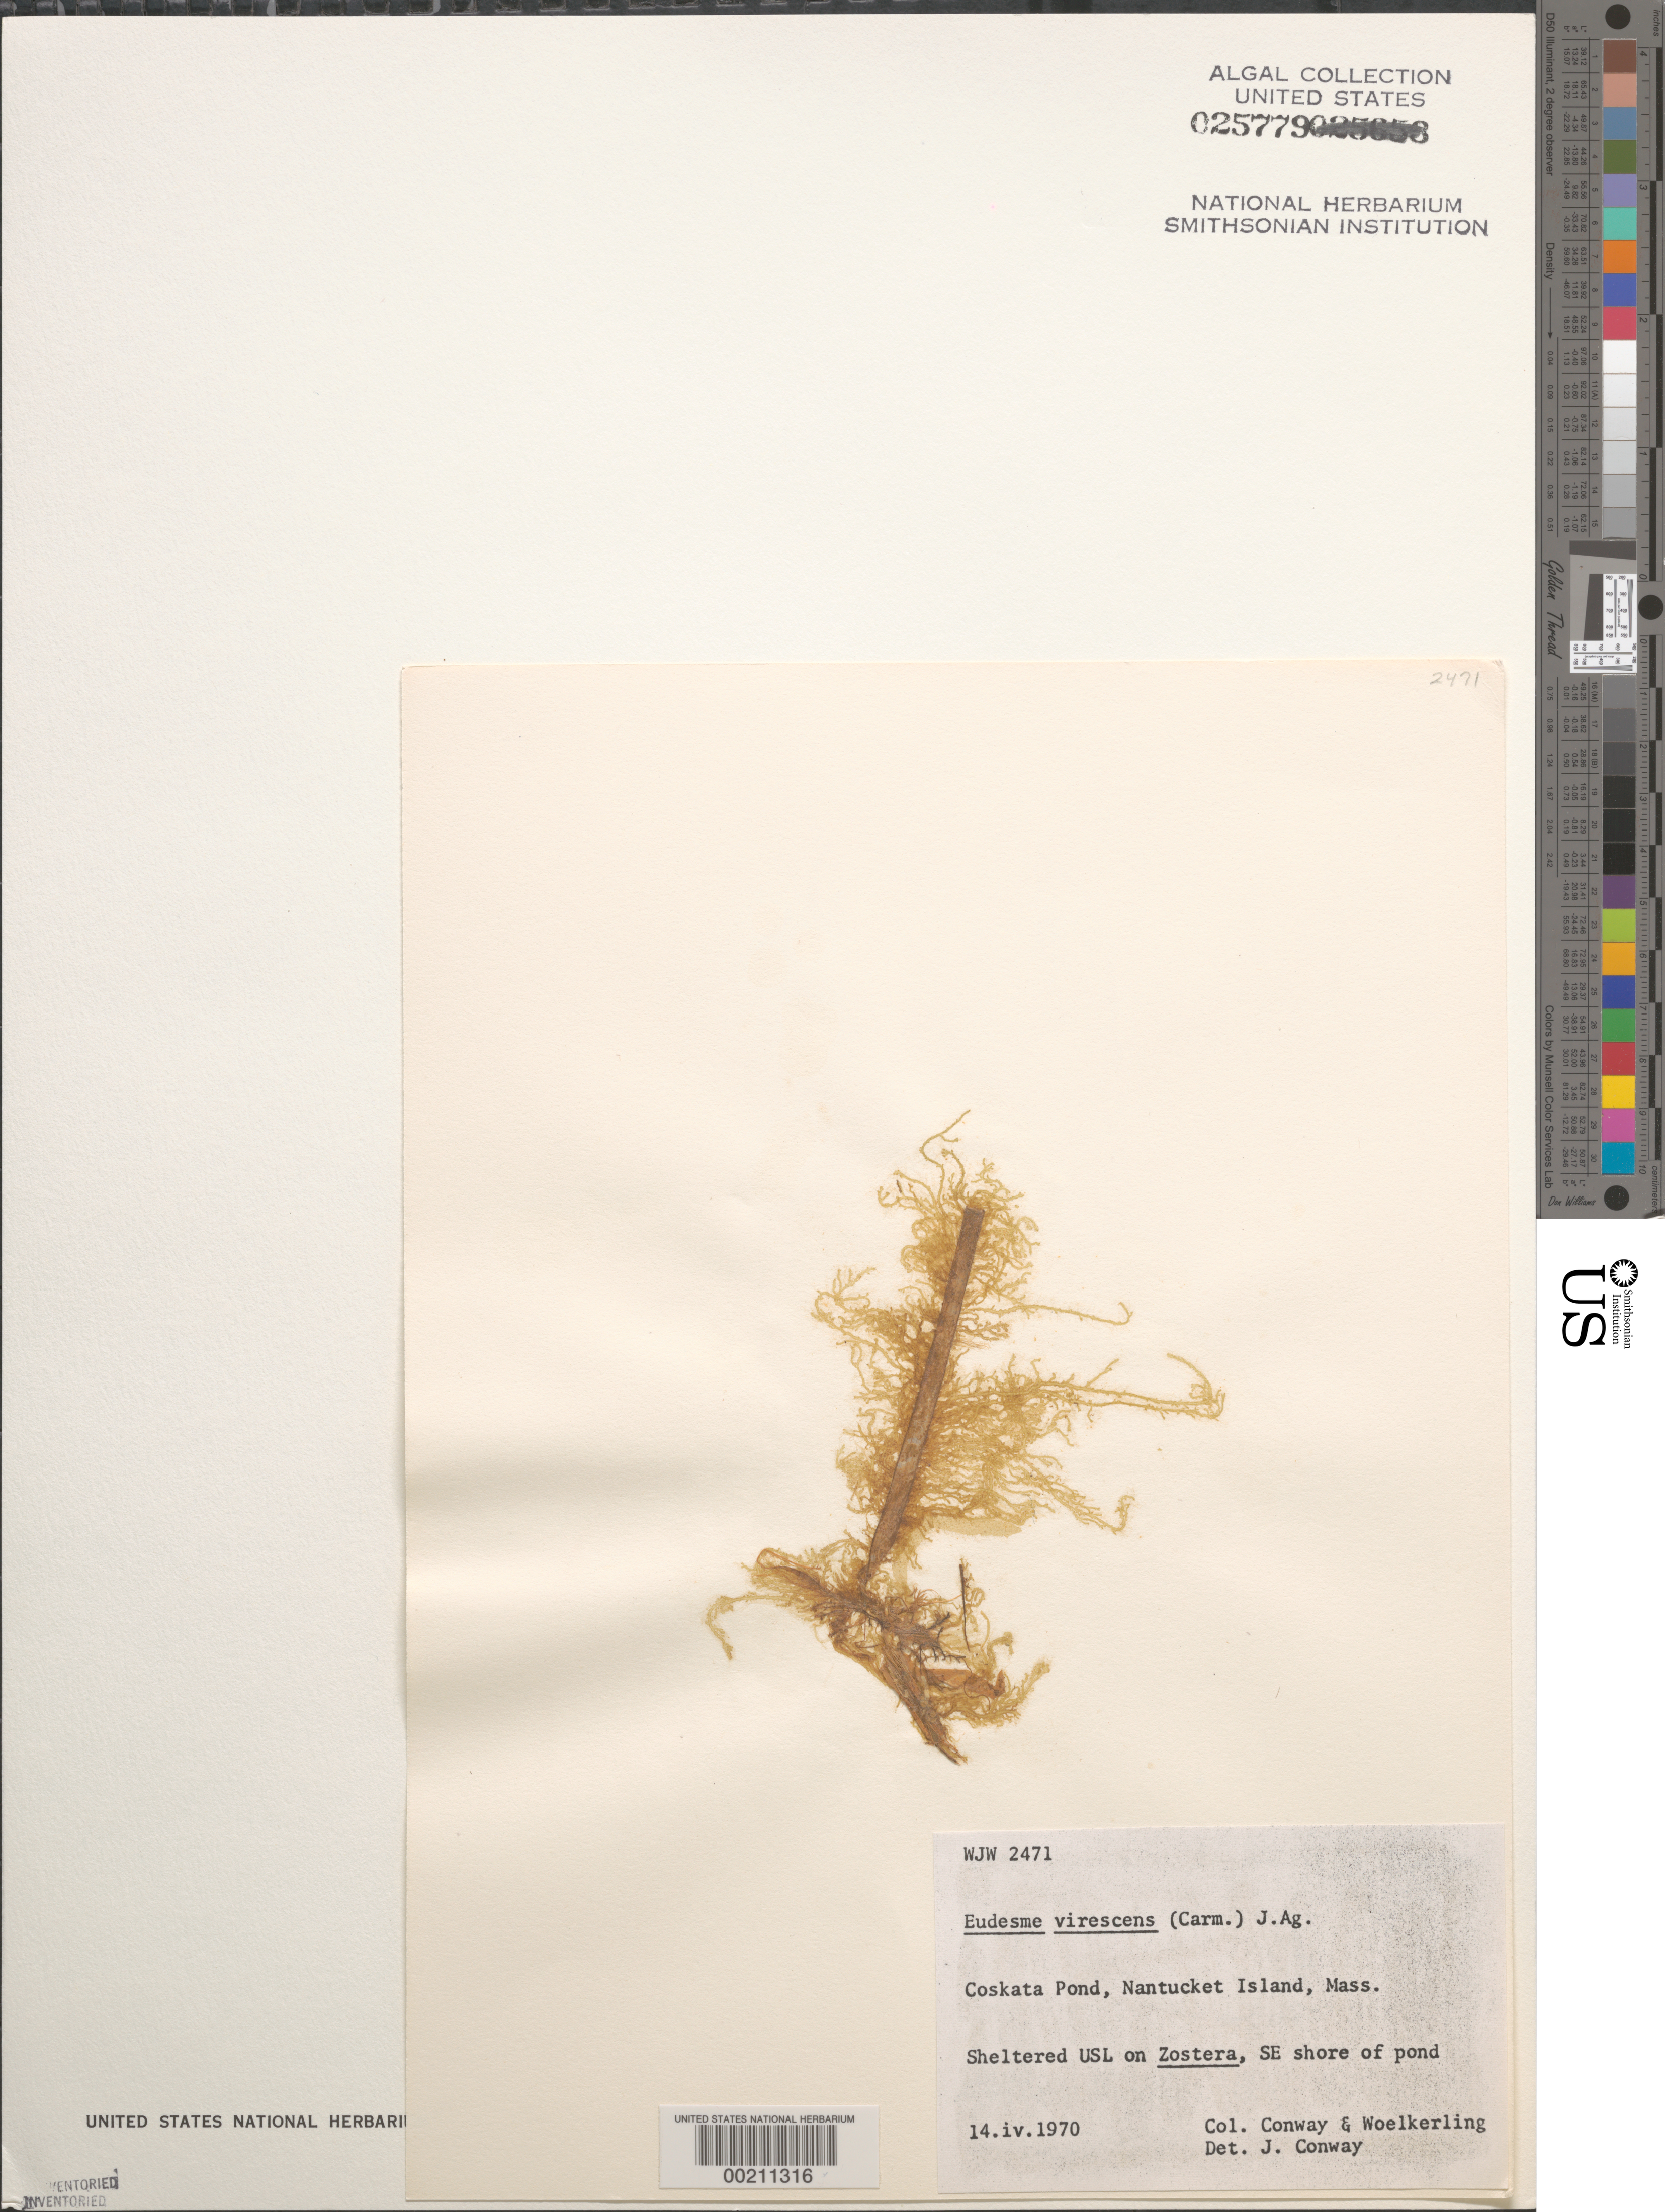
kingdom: Chromista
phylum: Ochrophyta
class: Phaeophyceae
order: Ectocarpales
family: Chordariaceae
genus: Eudesme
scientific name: Eudesme virescens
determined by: Conway, J. R.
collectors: J. Conway & W. Woelkerling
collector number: WJW 2471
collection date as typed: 14 Apr 1970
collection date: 1970-04-14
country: United States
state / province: Massachusetts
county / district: Nantucket County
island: Nantucket Island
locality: Coskata Pond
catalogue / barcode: US 25779